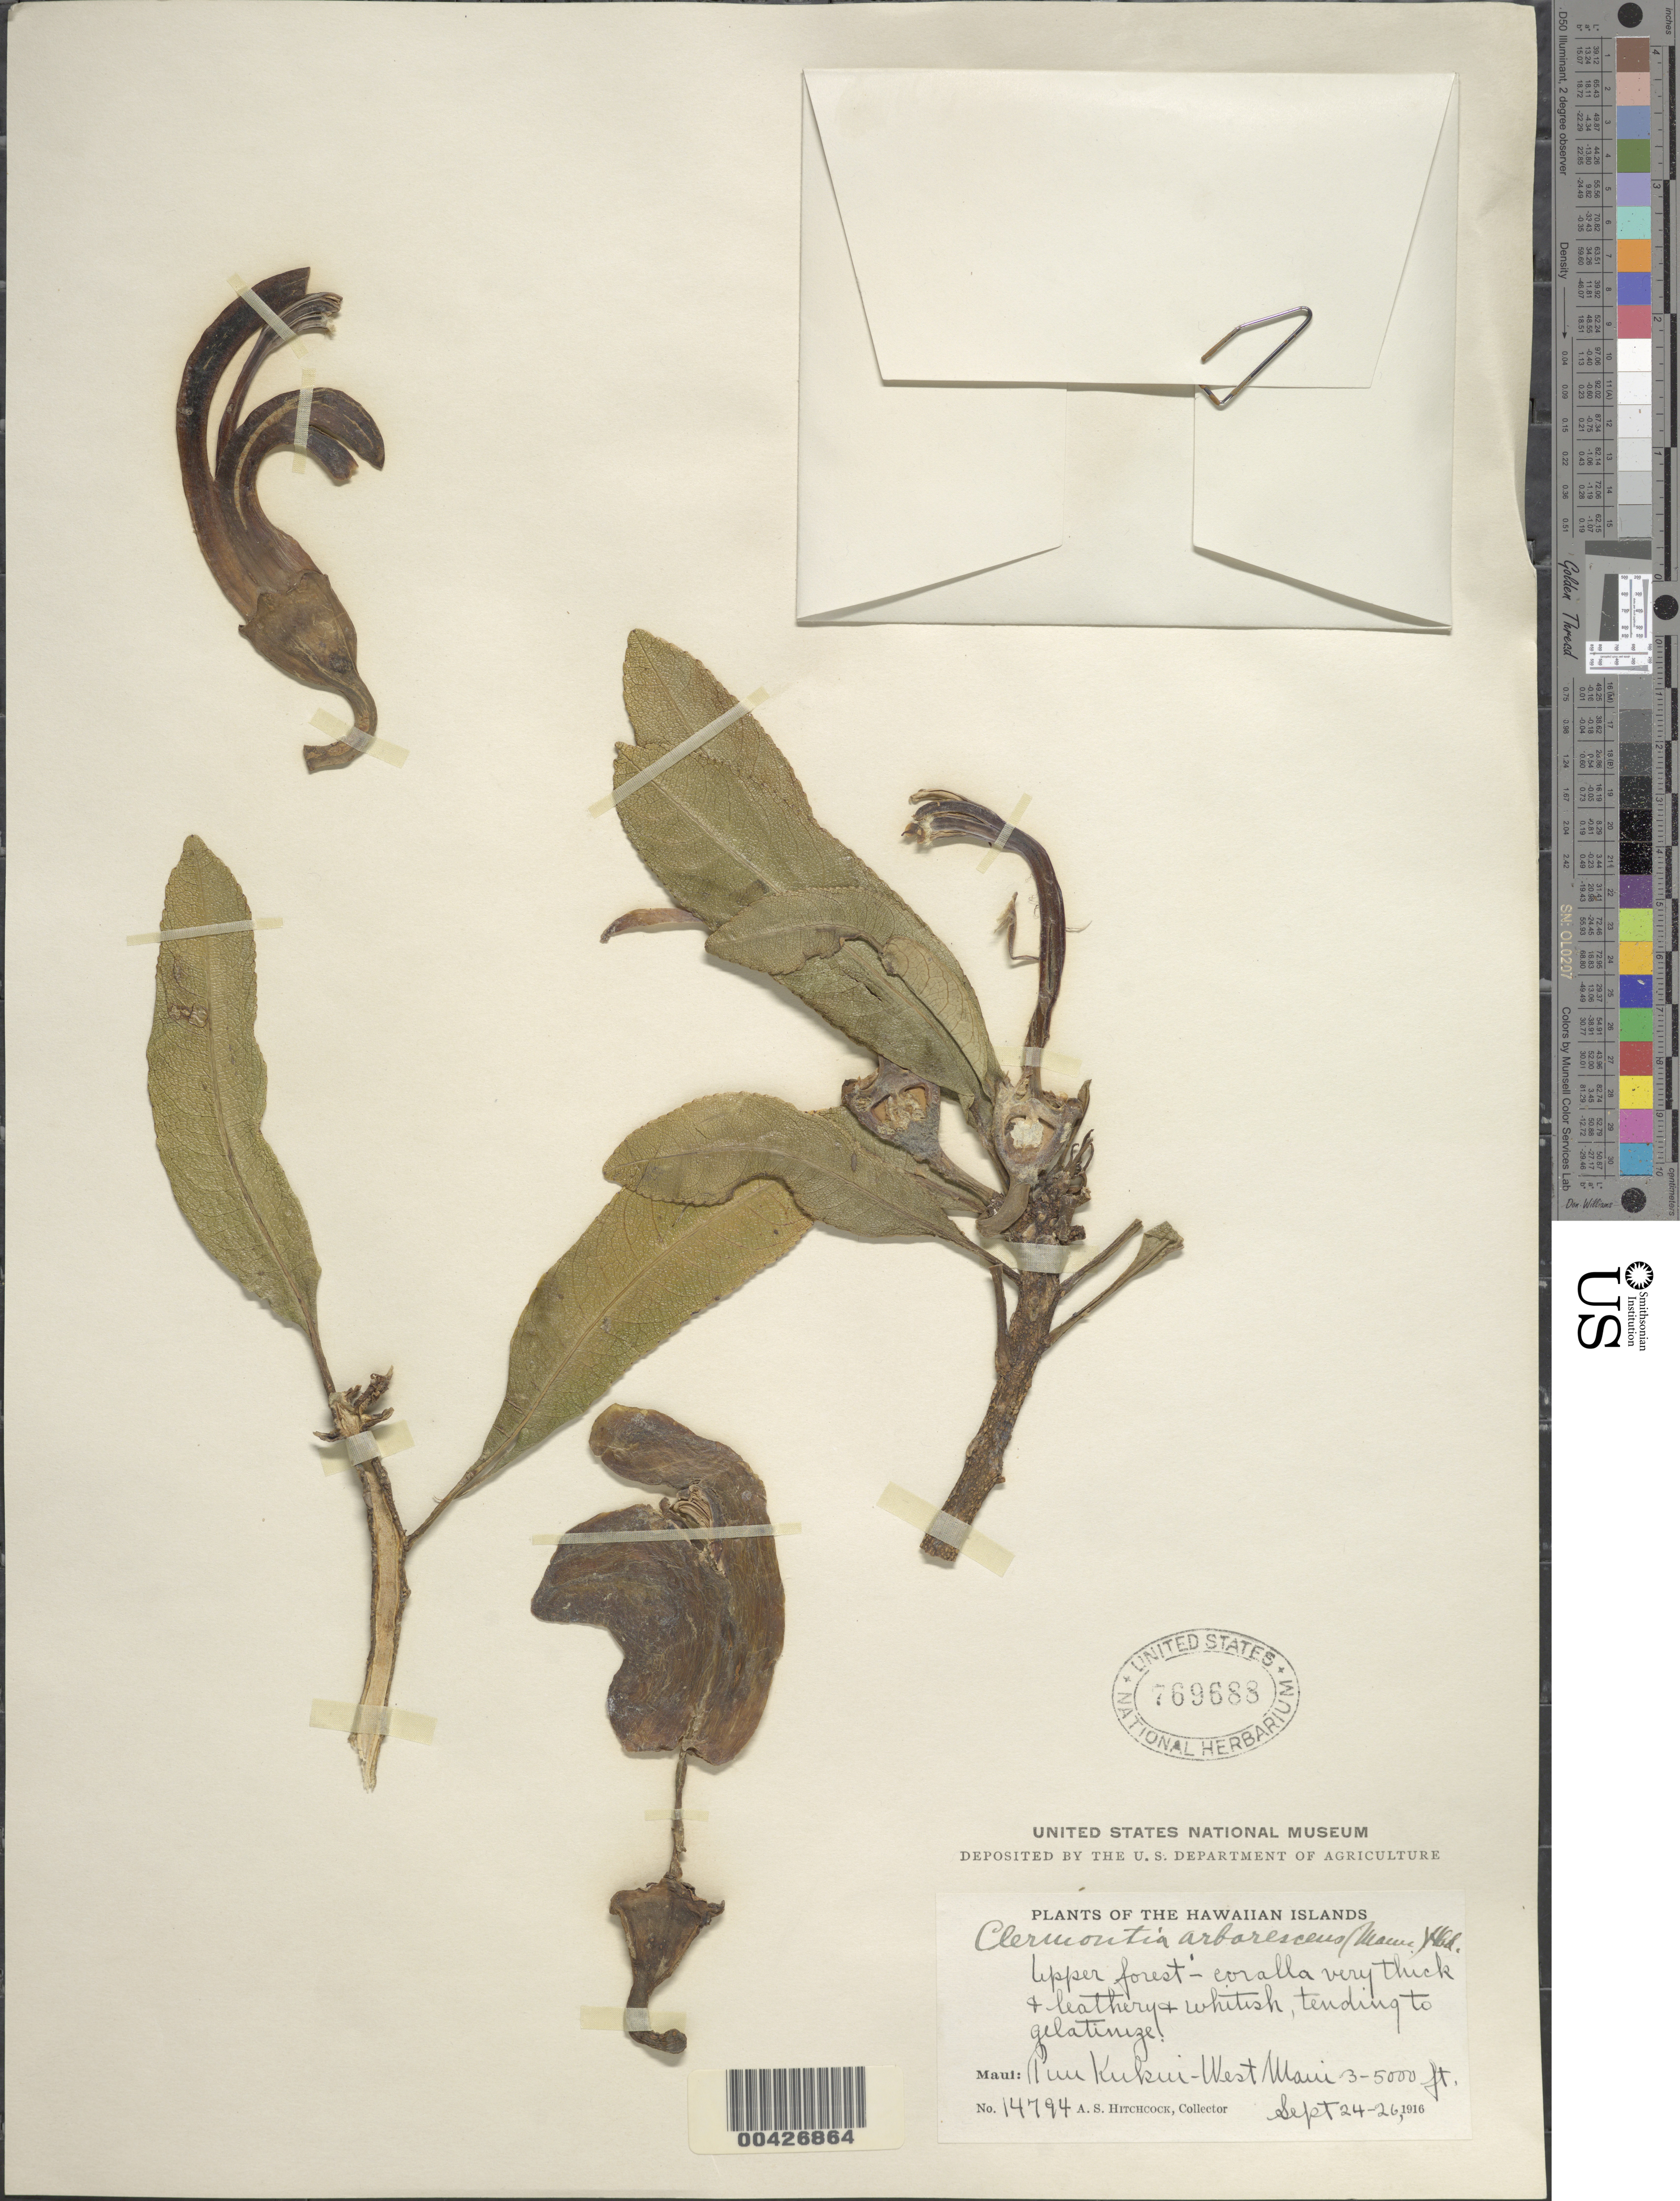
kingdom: Plantae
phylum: Tracheophyta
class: Magnoliopsida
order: Asterales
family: Campanulaceae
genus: Clermontia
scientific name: Clermontia arborescens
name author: (H. Mann) Hillebr.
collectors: A. S. Hitchcock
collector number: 14794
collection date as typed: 24 Sep 1916 to 26 Sep 1916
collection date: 1916-09-24/1916-09-26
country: United States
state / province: Hawaii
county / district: Maui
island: Maui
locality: Puu Kukui-West Maui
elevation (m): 914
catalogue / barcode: US 769688